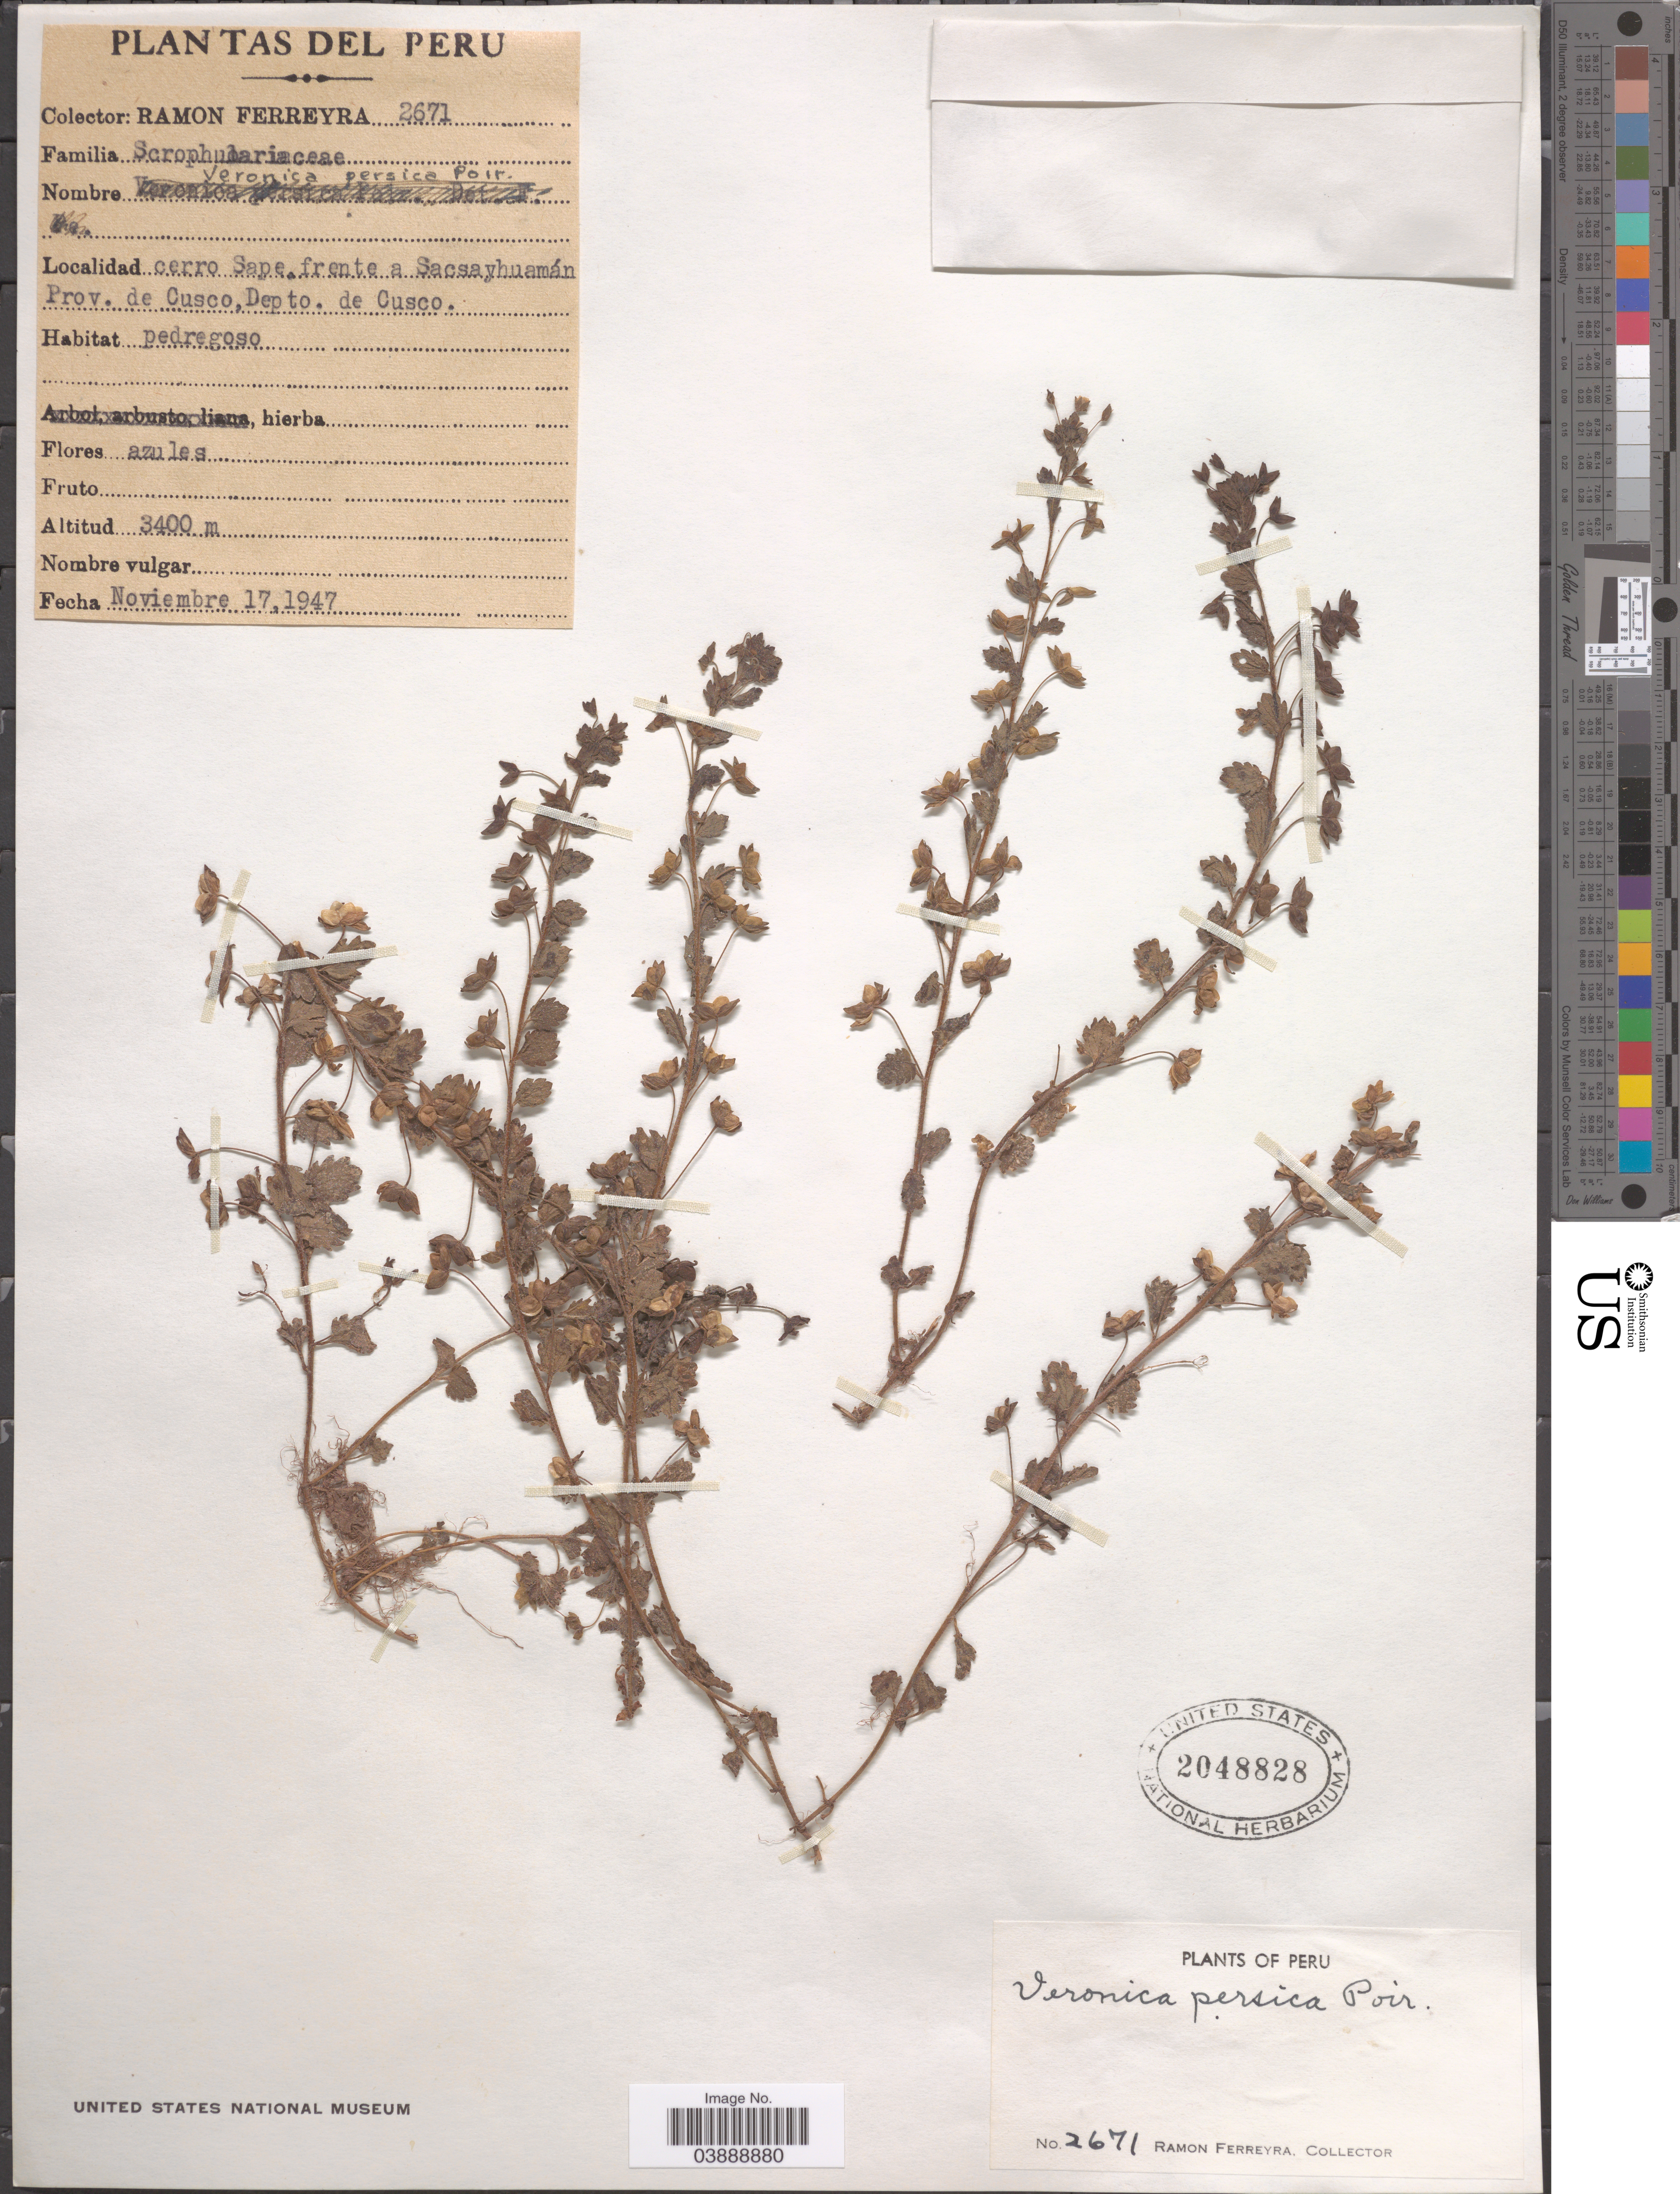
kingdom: Plantae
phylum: Tracheophyta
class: Magnoliopsida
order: Lamiales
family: Plantaginaceae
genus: Veronica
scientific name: Veronica persica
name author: Poir.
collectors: R. A. Ferreyra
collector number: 2671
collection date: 1947-11-17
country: Peru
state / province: Cusco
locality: Cerro Sape. frente a Sacsayhuamán Prov. de Cusco, Depto. de Cusco.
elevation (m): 3400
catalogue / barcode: US 2048828